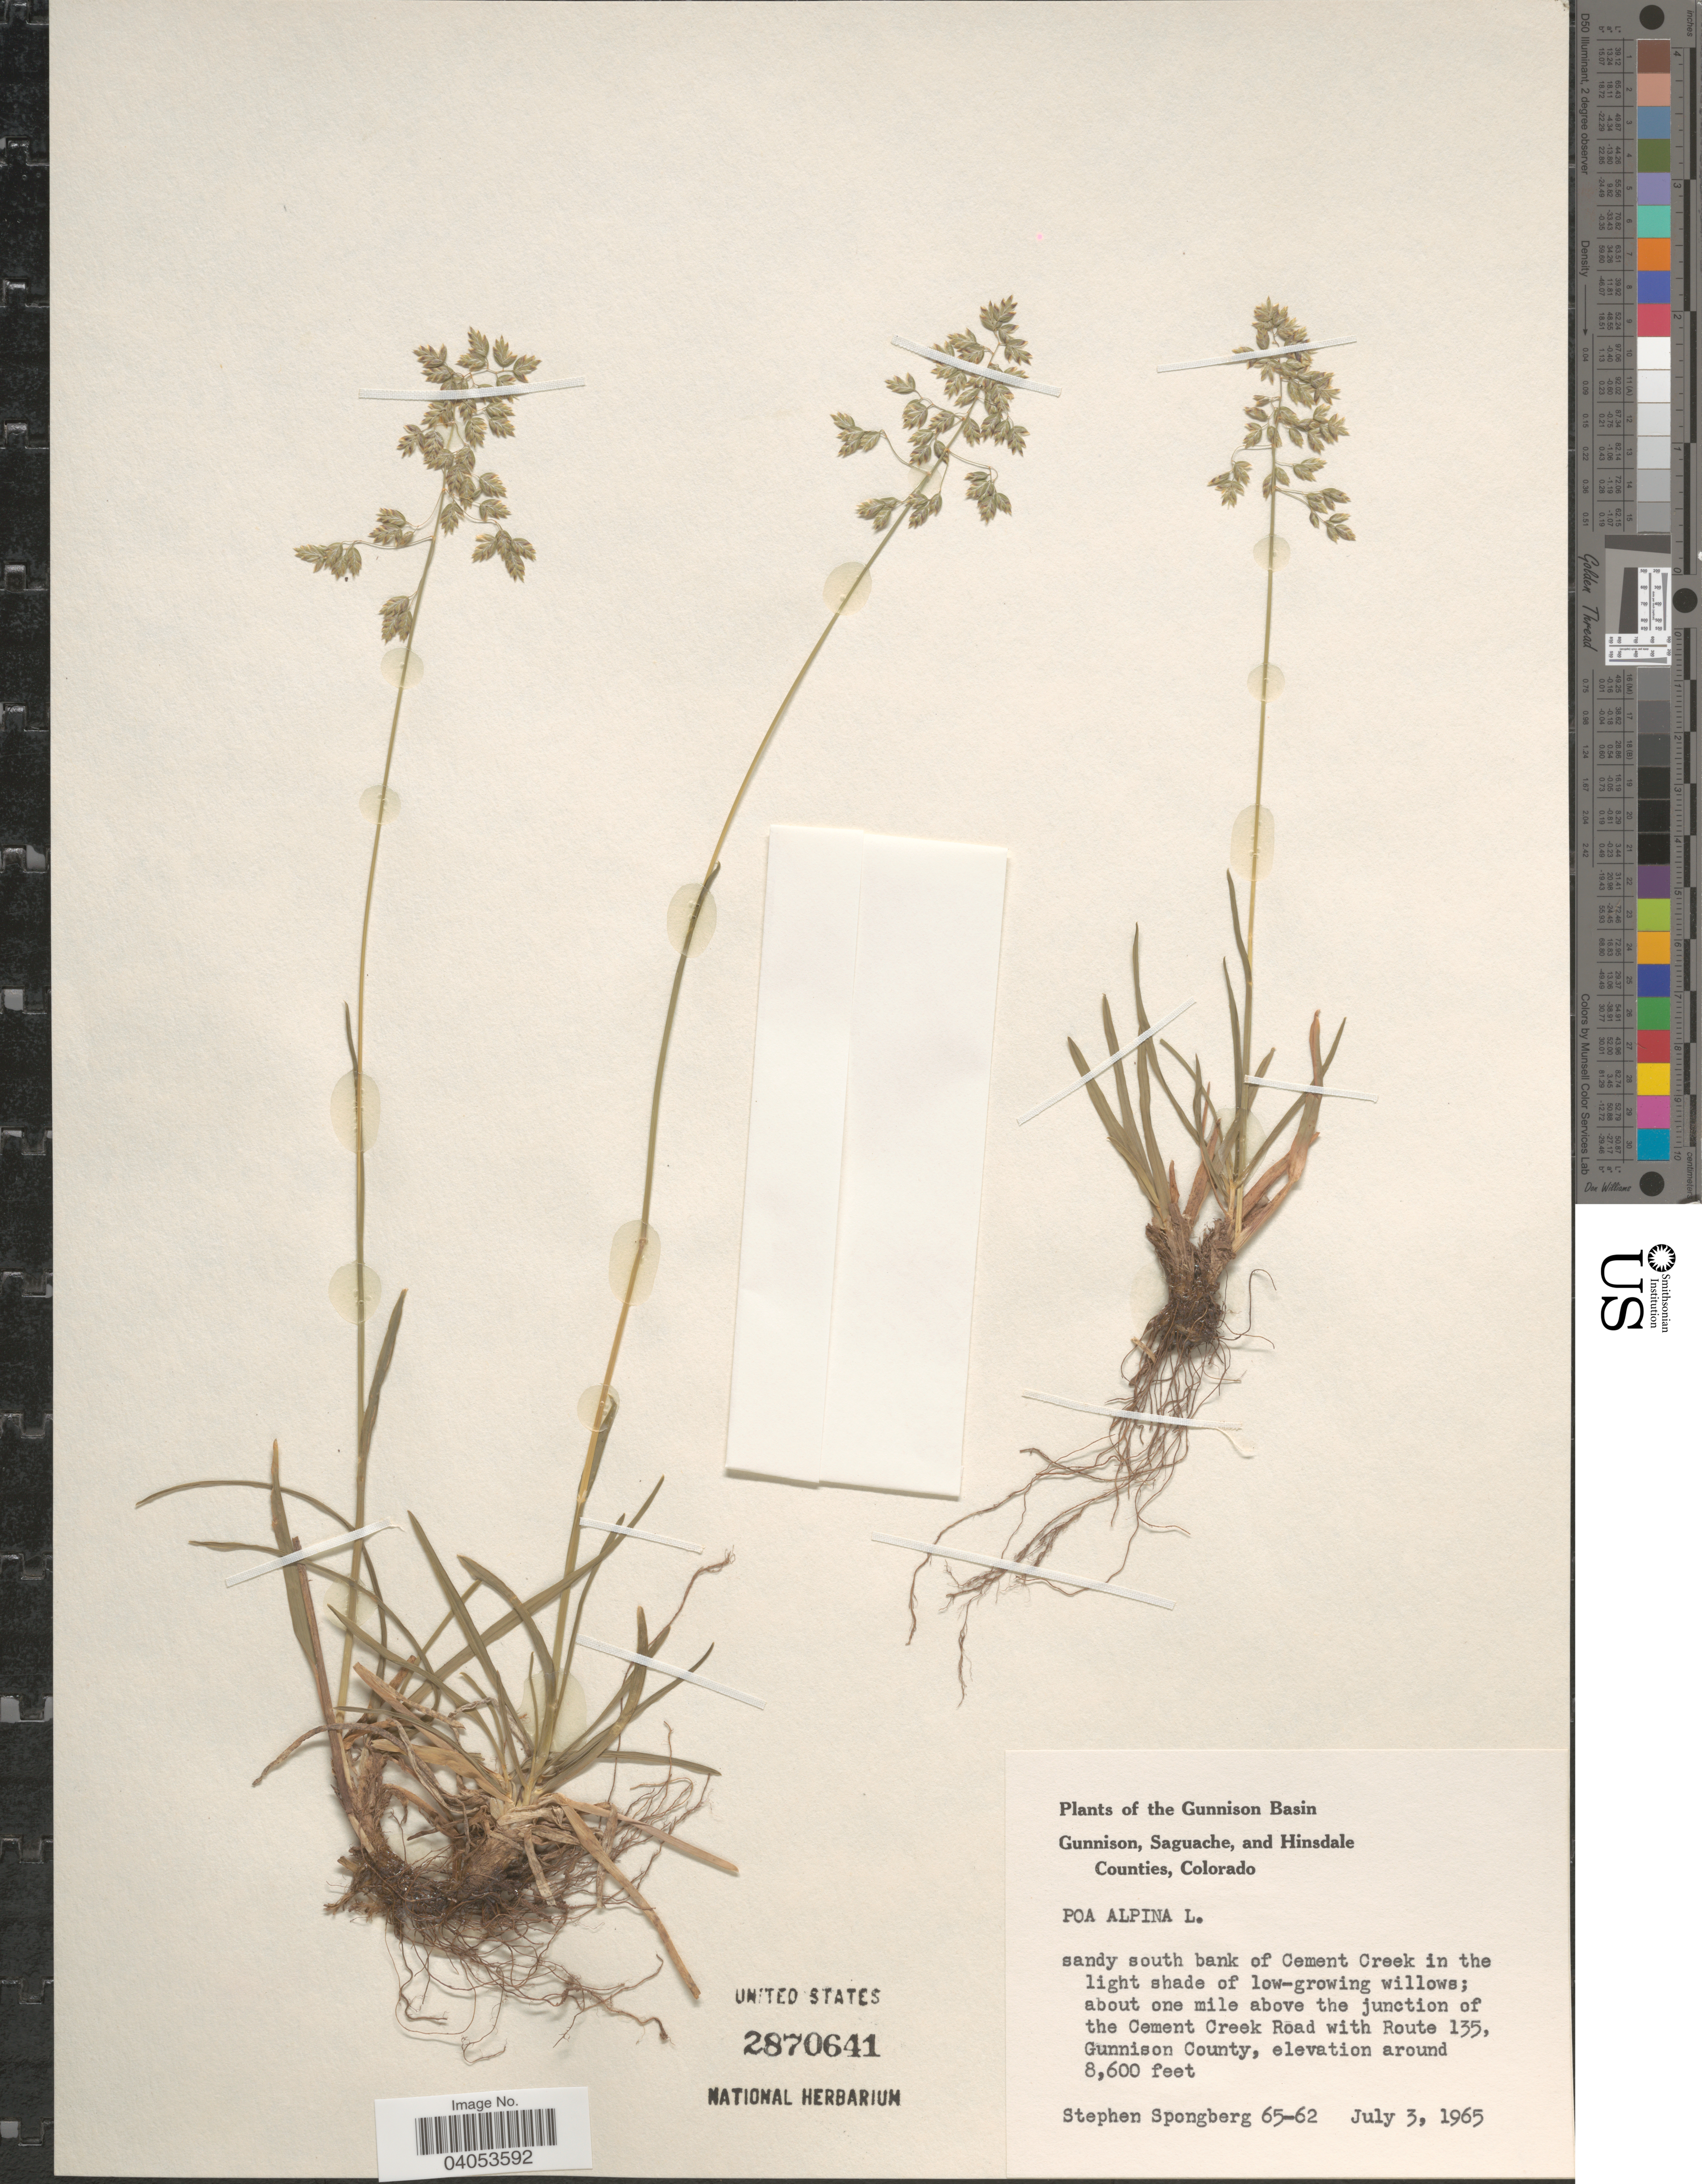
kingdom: Plantae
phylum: Tracheophyta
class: Liliopsida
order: Poales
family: Poaceae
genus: Poa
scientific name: Poa alpina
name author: L.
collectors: S. A.Spongberg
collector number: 65-62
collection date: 1965-07-03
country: United States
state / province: Colorado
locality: The Gunnison Basin. Sandy south bank of Cement Creek; about one mile above the junction of the Cement Creek Road with Route 135, Gunnison County.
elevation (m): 2621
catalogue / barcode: US 2870641